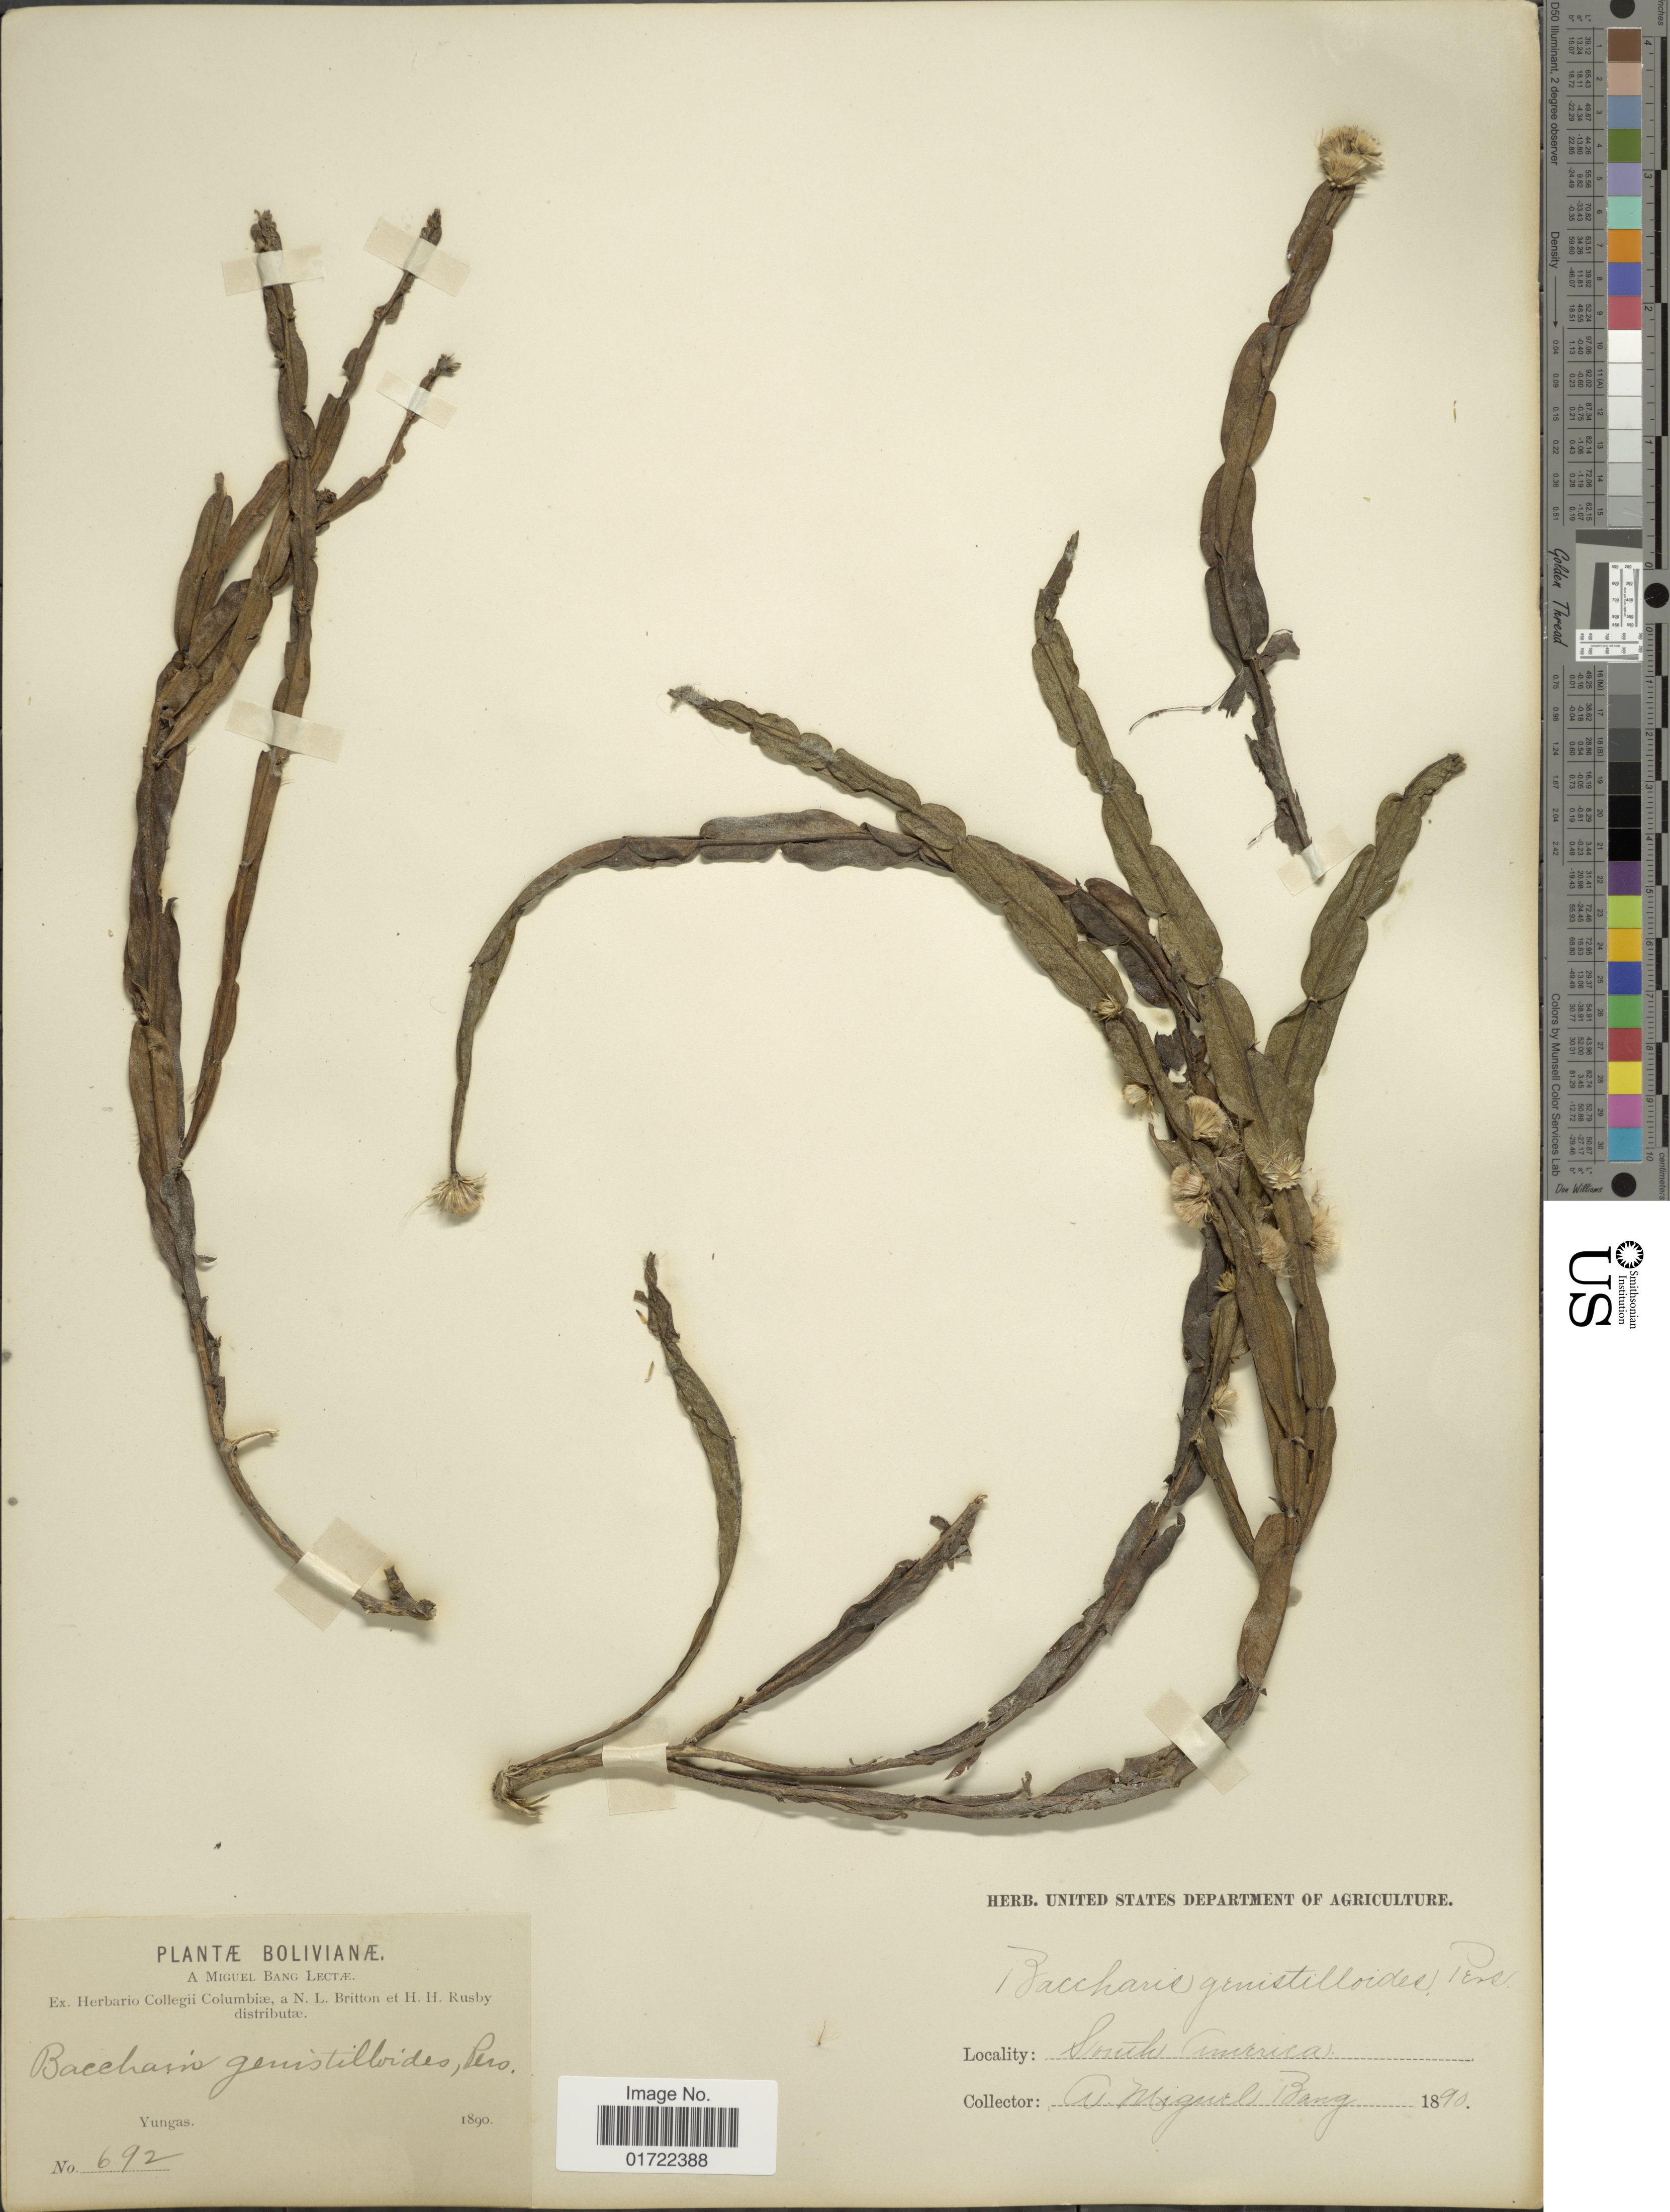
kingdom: Plantae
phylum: Tracheophyta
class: Magnoliopsida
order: Asterales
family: Asteraceae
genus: Baccharis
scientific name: Baccharis genistelloides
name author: (Lam.) Pers.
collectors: M. Bang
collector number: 692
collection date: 1890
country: Bolivia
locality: South America, Yungas